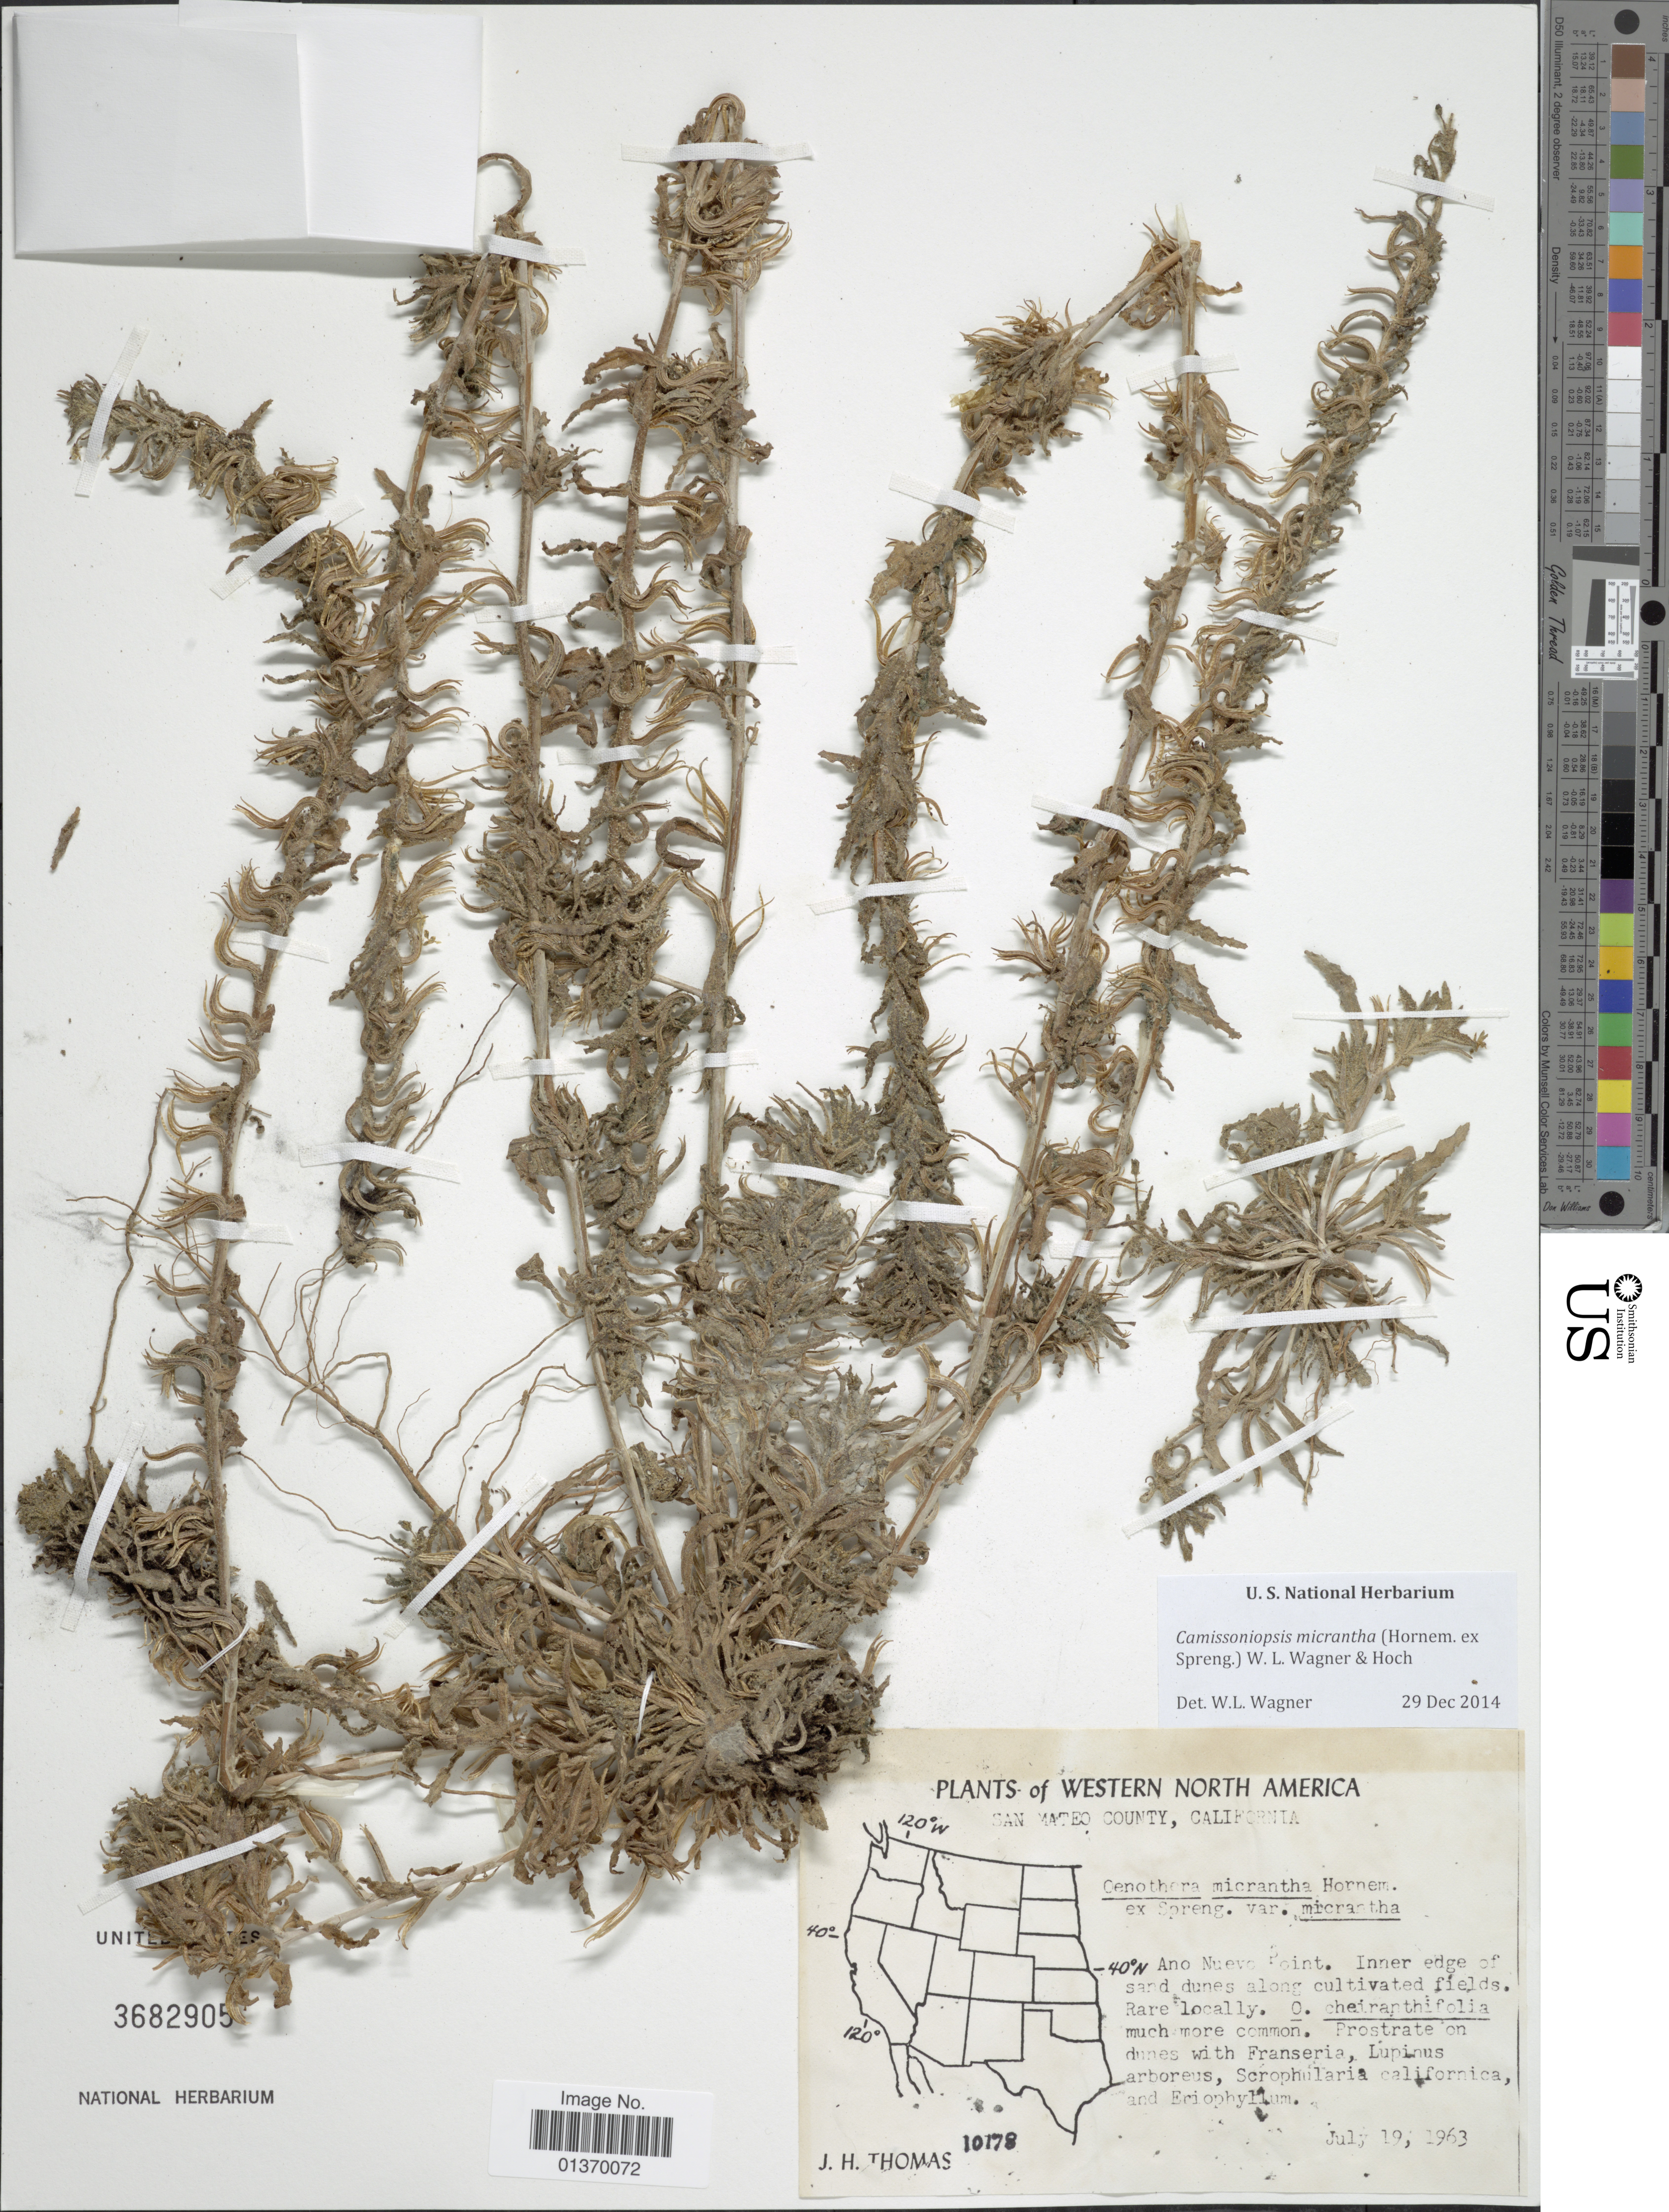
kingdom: Plantae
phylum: Tracheophyta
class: Magnoliopsida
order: Myrtales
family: Onagraceae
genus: Camissoniopsis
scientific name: Camissoniopsis micrantha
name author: (Hornem. ex Spreng.) W.L. Wagner & Hoch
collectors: J. H. Thomas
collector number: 10178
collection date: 1963-07-19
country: United States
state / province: California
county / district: San Mateo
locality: Western North America, San Mateo County, Ano Nuevo Point, Inner edge of sand dunes along cultivated fields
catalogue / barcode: US 3682905